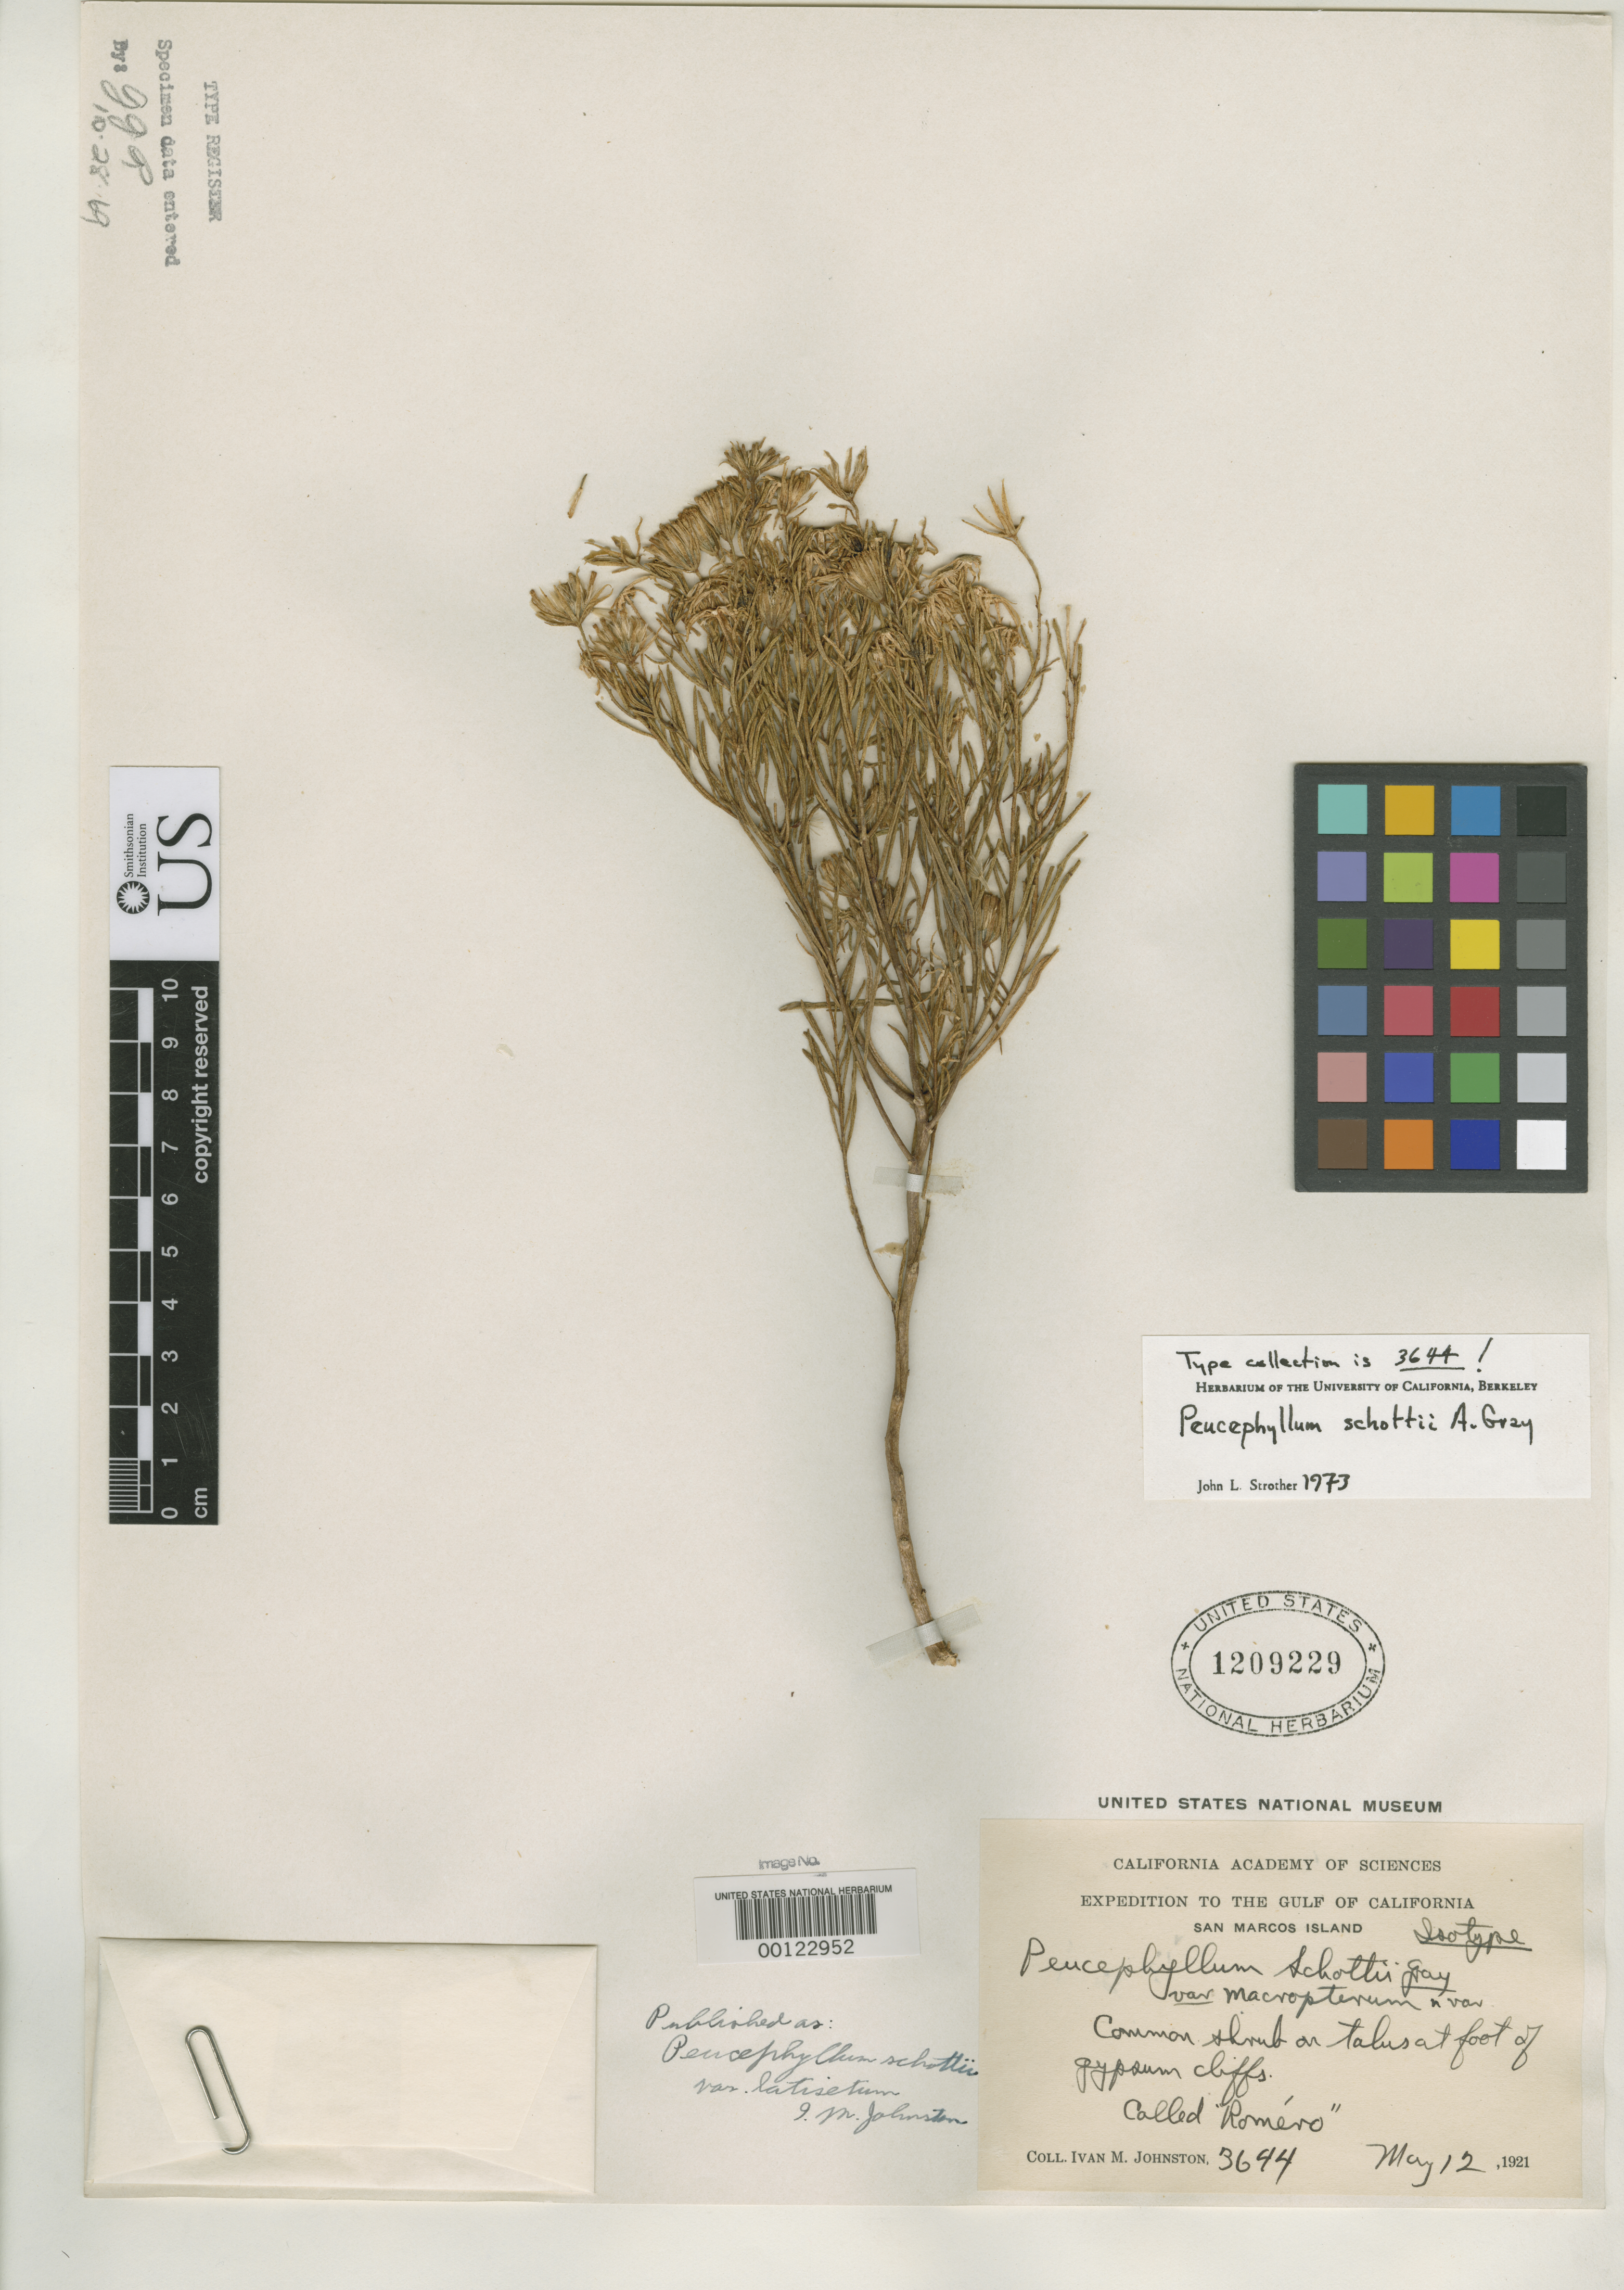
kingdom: Plantae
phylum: Tracheophyta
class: Magnoliopsida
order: Asterales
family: Asteraceae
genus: Peucephyllum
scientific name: Peucephyllum schottii var. latisetum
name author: I.M. Johnst.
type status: Isotype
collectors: I.M. Johnston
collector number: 3644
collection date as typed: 12 May 1921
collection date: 1921-05-12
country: Mexico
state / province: Baja California Sur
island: San Marcos Island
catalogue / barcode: US 1209229